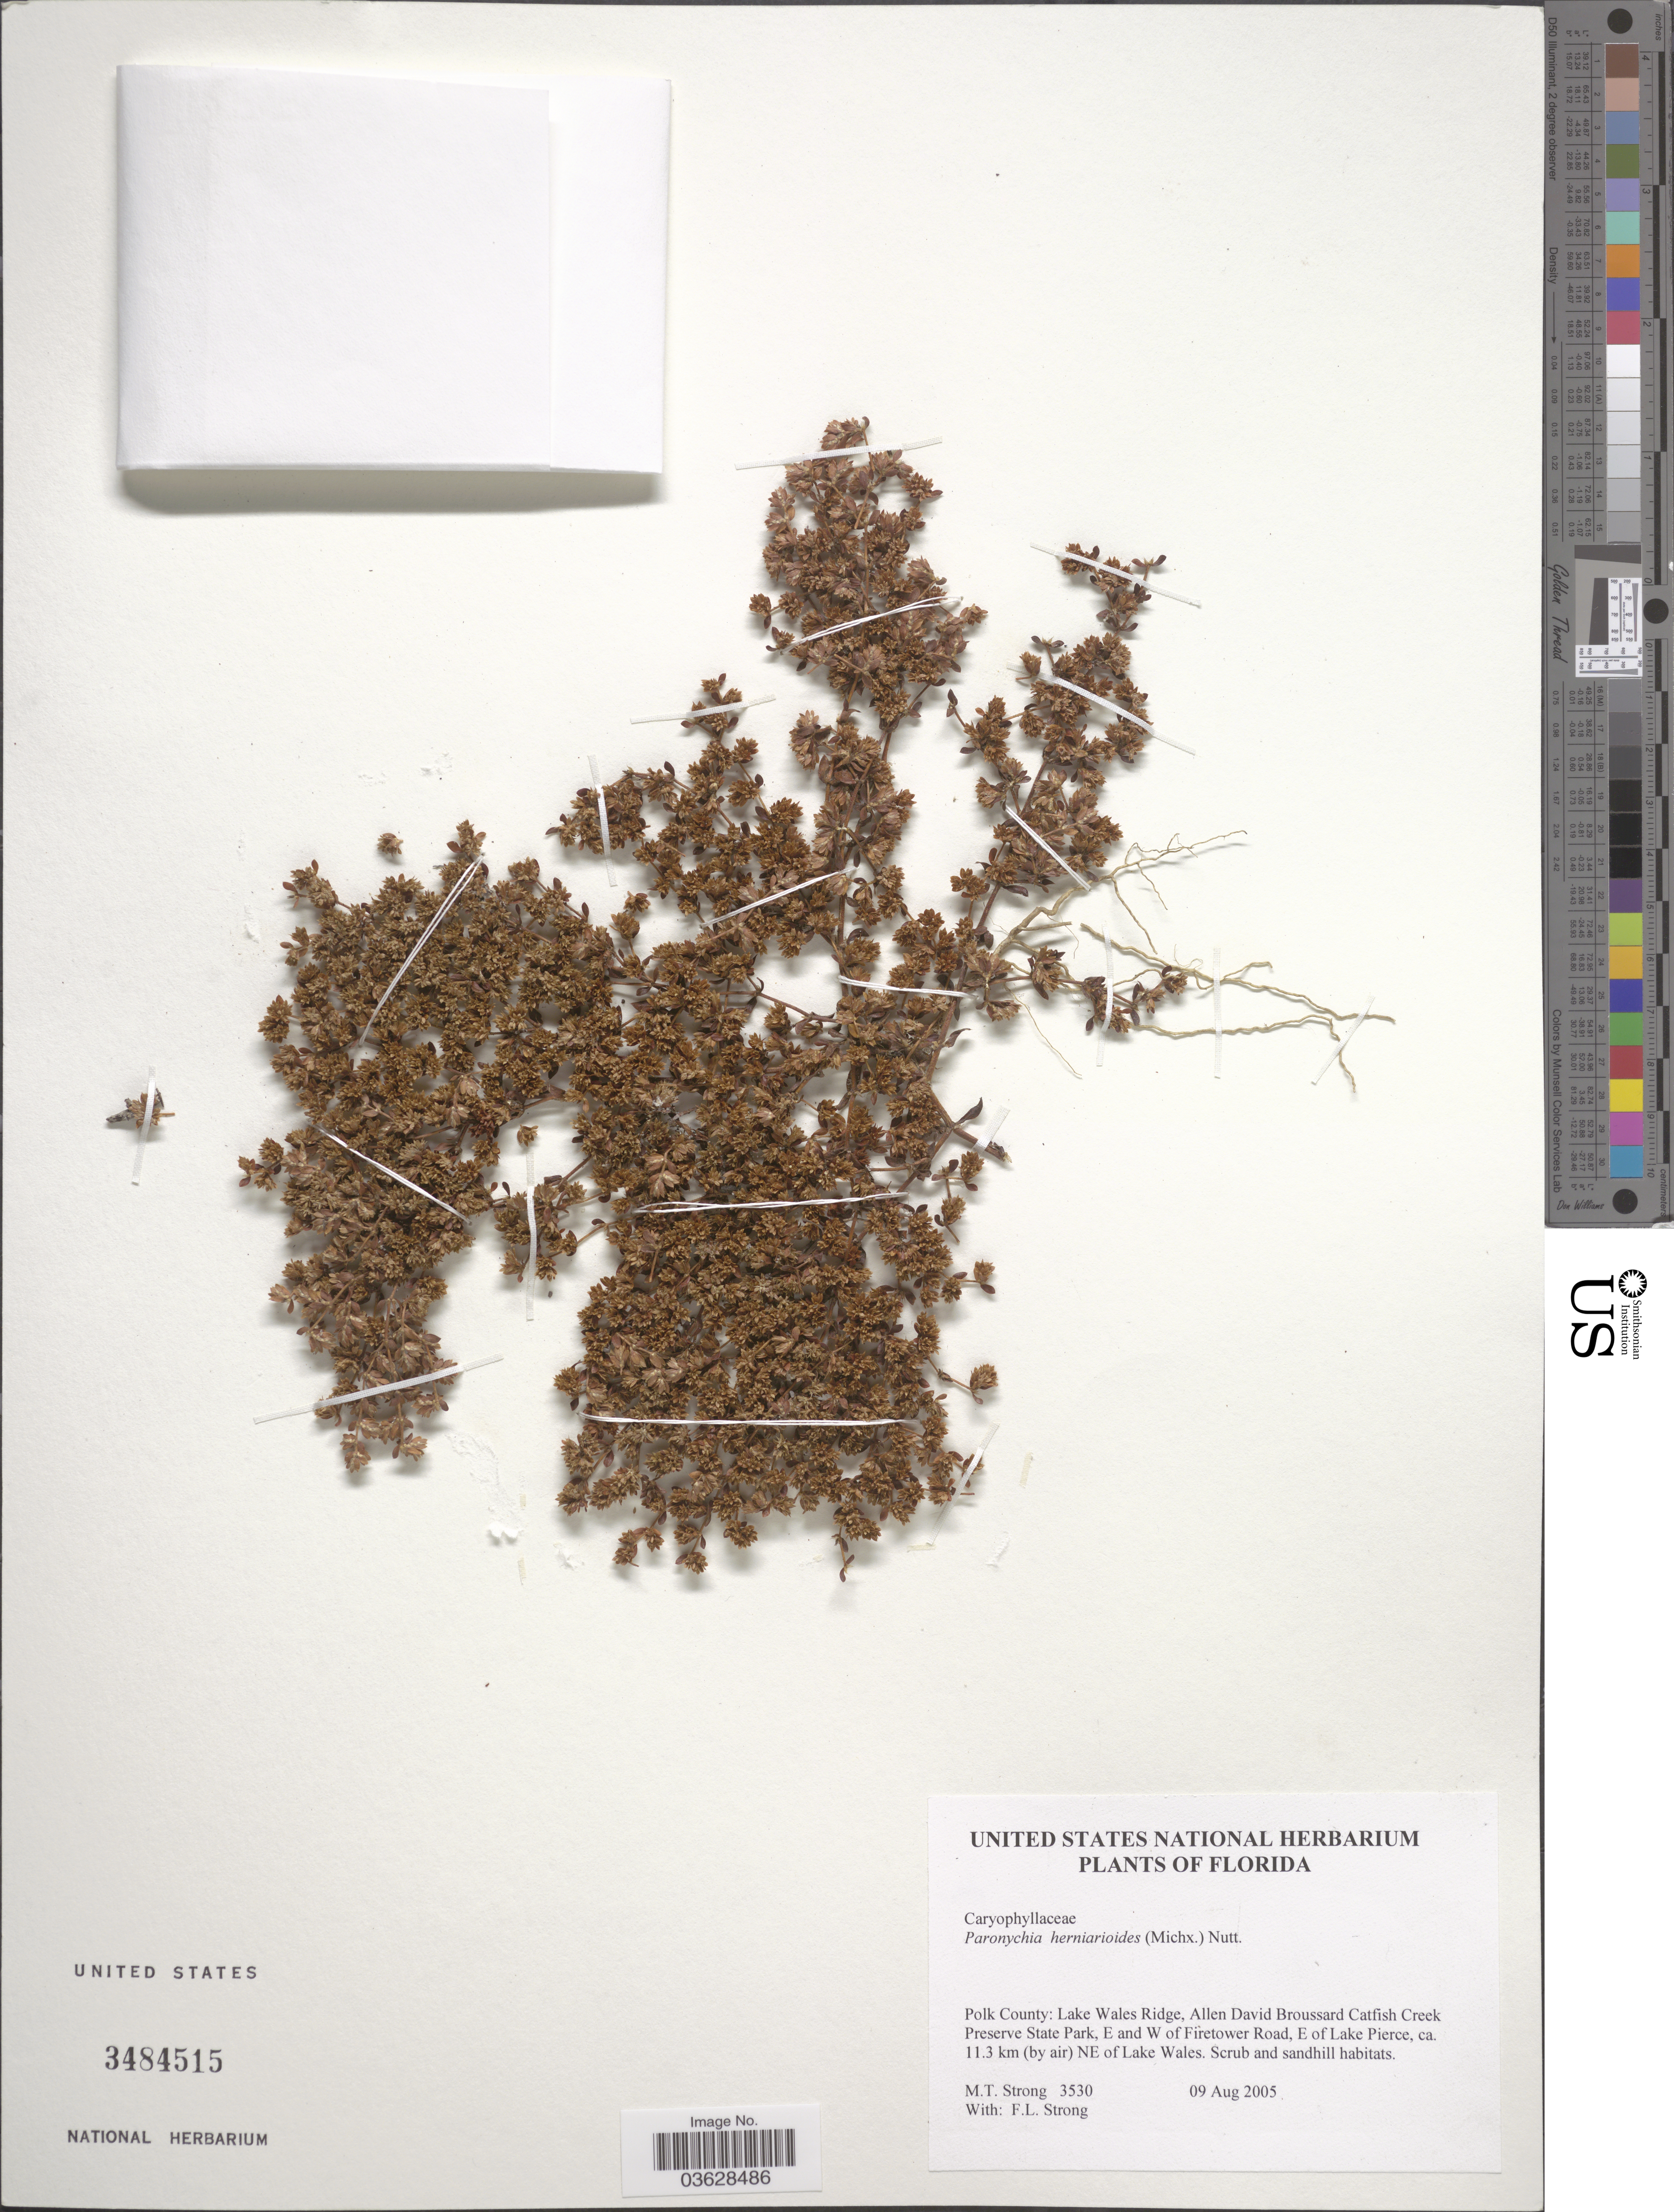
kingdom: Plantae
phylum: Tracheophyta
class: Magnoliopsida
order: Caryophyllales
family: Caryophyllaceae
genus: Paronychia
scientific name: Paronychia herniarioides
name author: (Michx.) Nutt.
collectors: M. T. Strong & F. L. Strong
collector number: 3530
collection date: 2005-08-09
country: United States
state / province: Florida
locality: Polk County: Lake Wales Ridge, Allen David Broussard Catfish Creek Preserve State Park, E and W of Firetower Road, E of Lake Pierce, ca. 11.3 km (by air) NE of Lake Wales.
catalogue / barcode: US 3484515